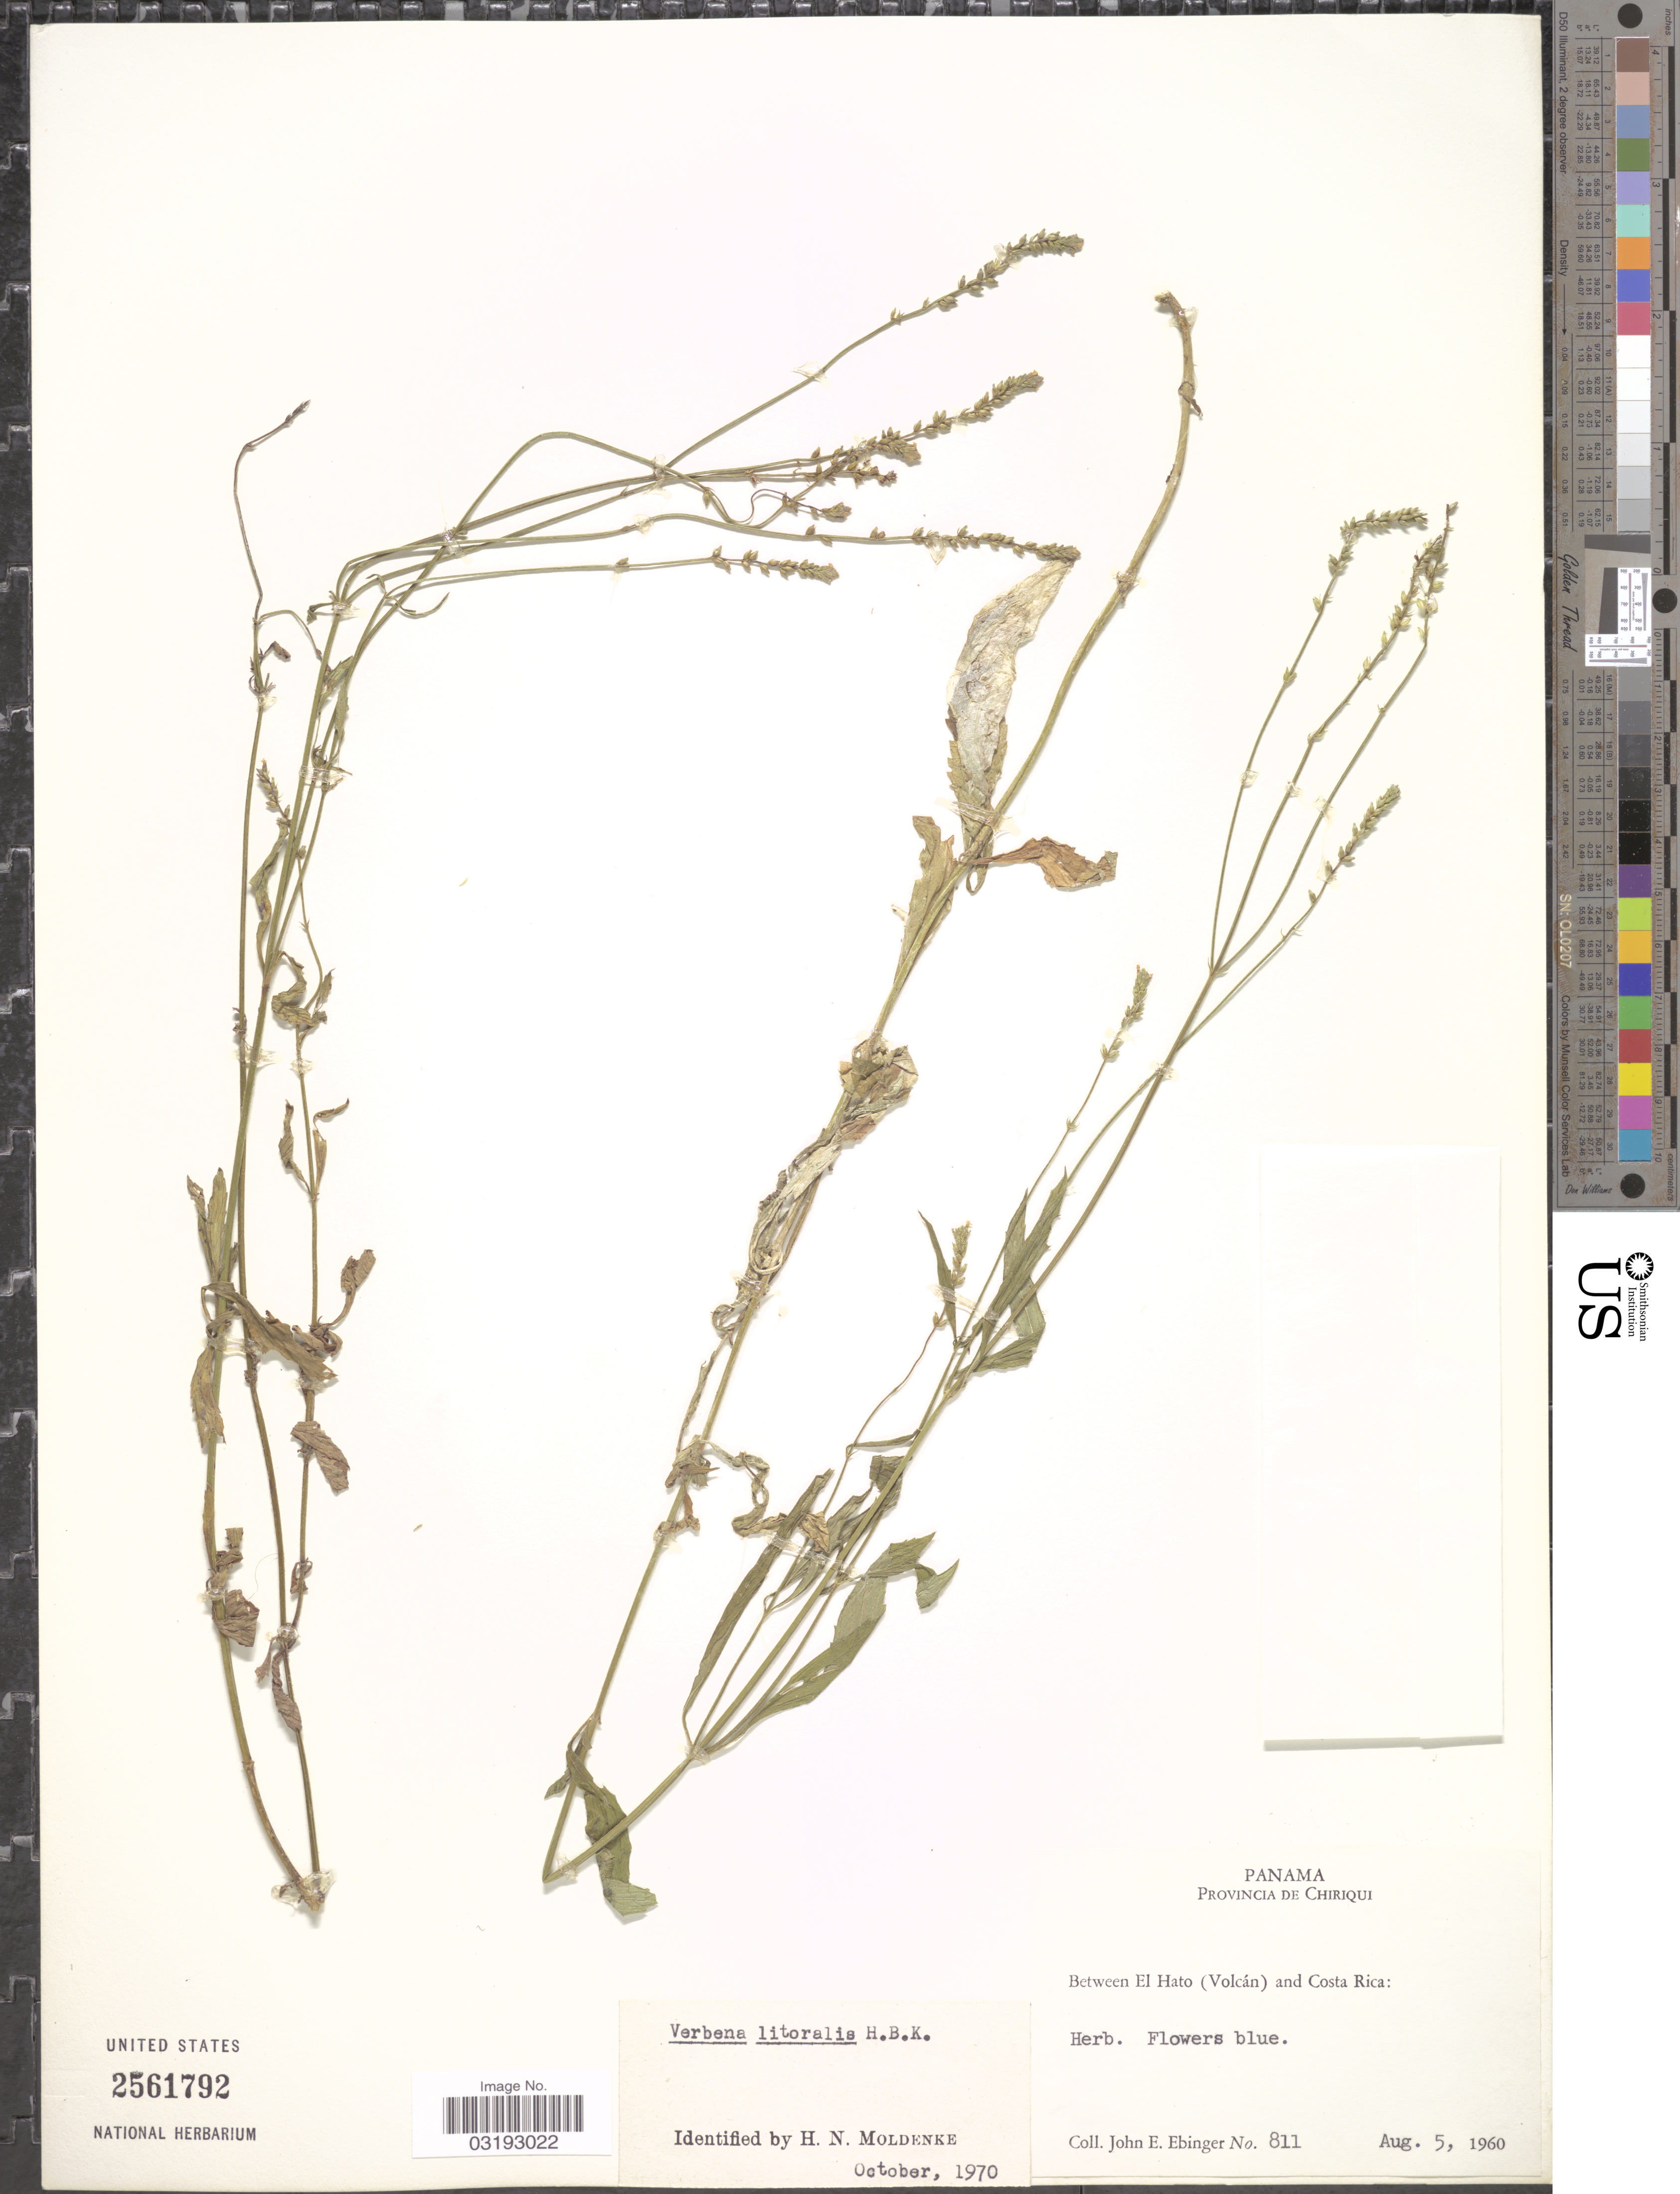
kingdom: Plantae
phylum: Tracheophyta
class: Magnoliopsida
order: Lamiales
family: Verbenaceae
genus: Verbena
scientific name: Verbena litoralis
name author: Kunth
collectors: J. Ebinger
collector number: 811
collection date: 1960-08-05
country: Panama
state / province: Chiriqui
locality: Between El Hato (Volcán) and Costa Rica.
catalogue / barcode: US 2561792